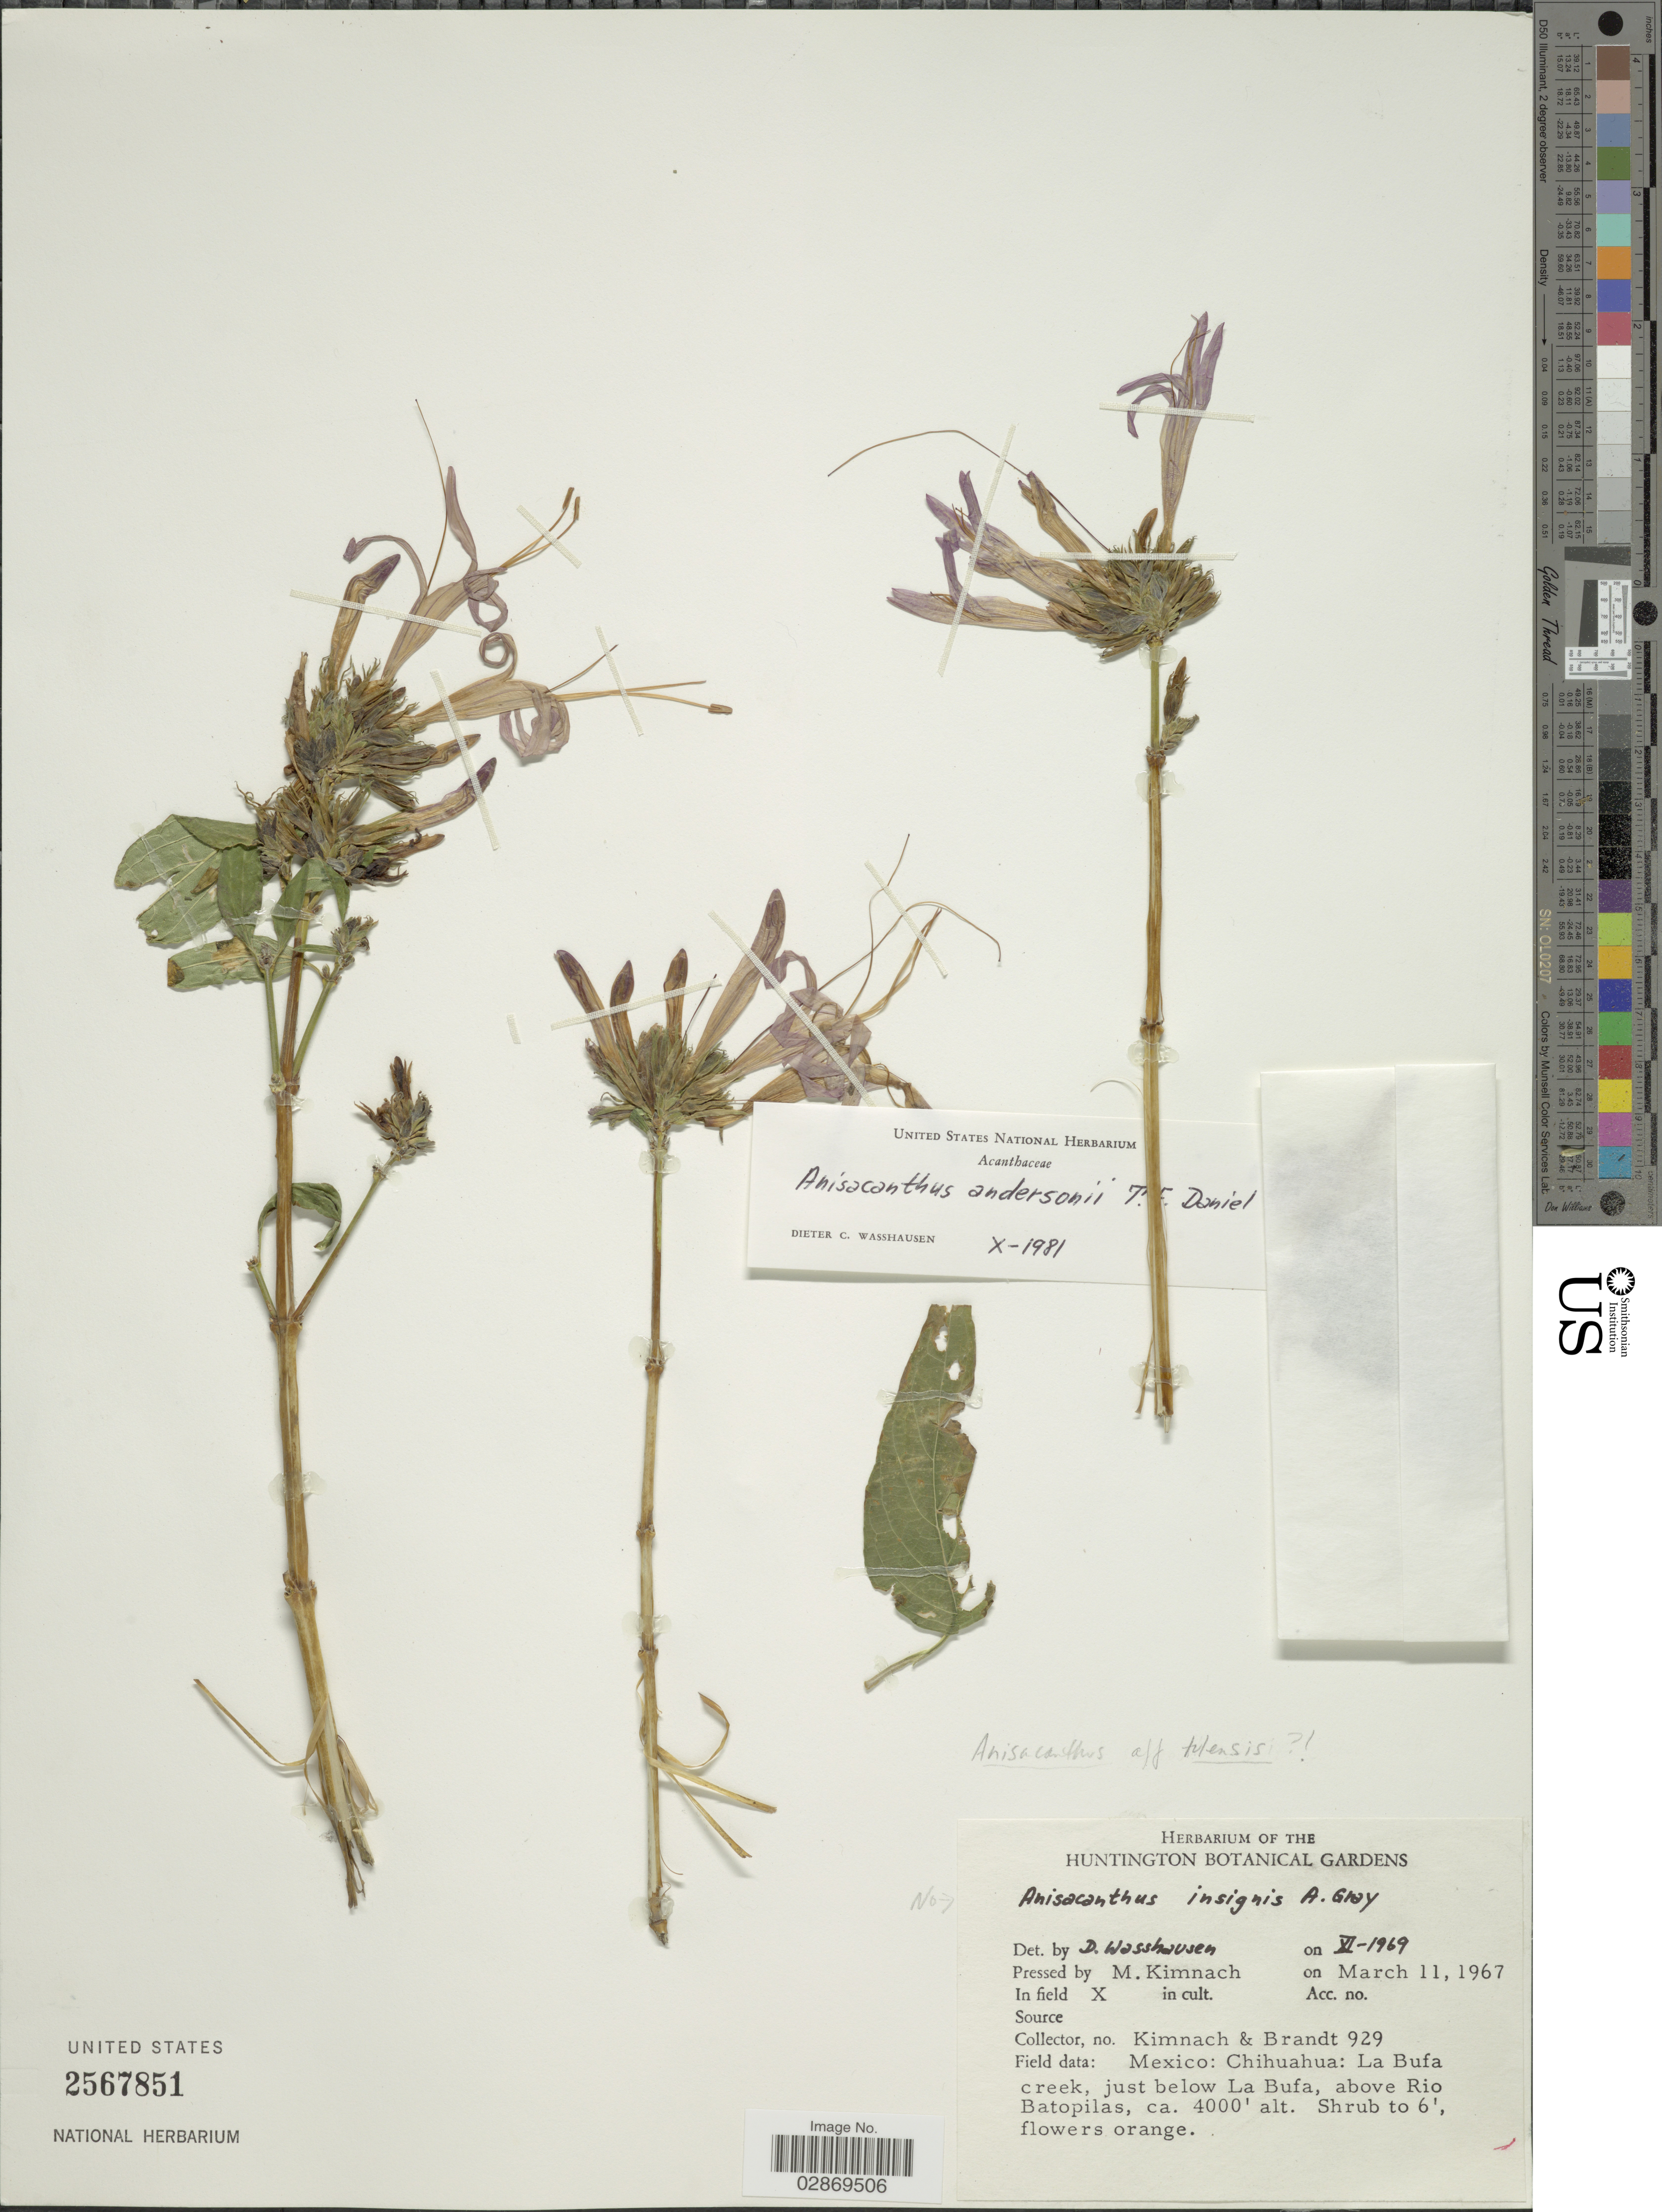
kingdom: Plantae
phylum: Tracheophyta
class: Magnoliopsida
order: Lamiales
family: Acanthaceae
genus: Anisacanthus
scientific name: Anisacanthus andersonii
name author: T.F. Daniel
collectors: -. Kimnach & -. Brandt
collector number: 929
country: Mexico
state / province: Chihuahua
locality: La Bufa creek, just below La Bufa, above Rio Batopilas.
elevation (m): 1219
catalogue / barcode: US 2567851